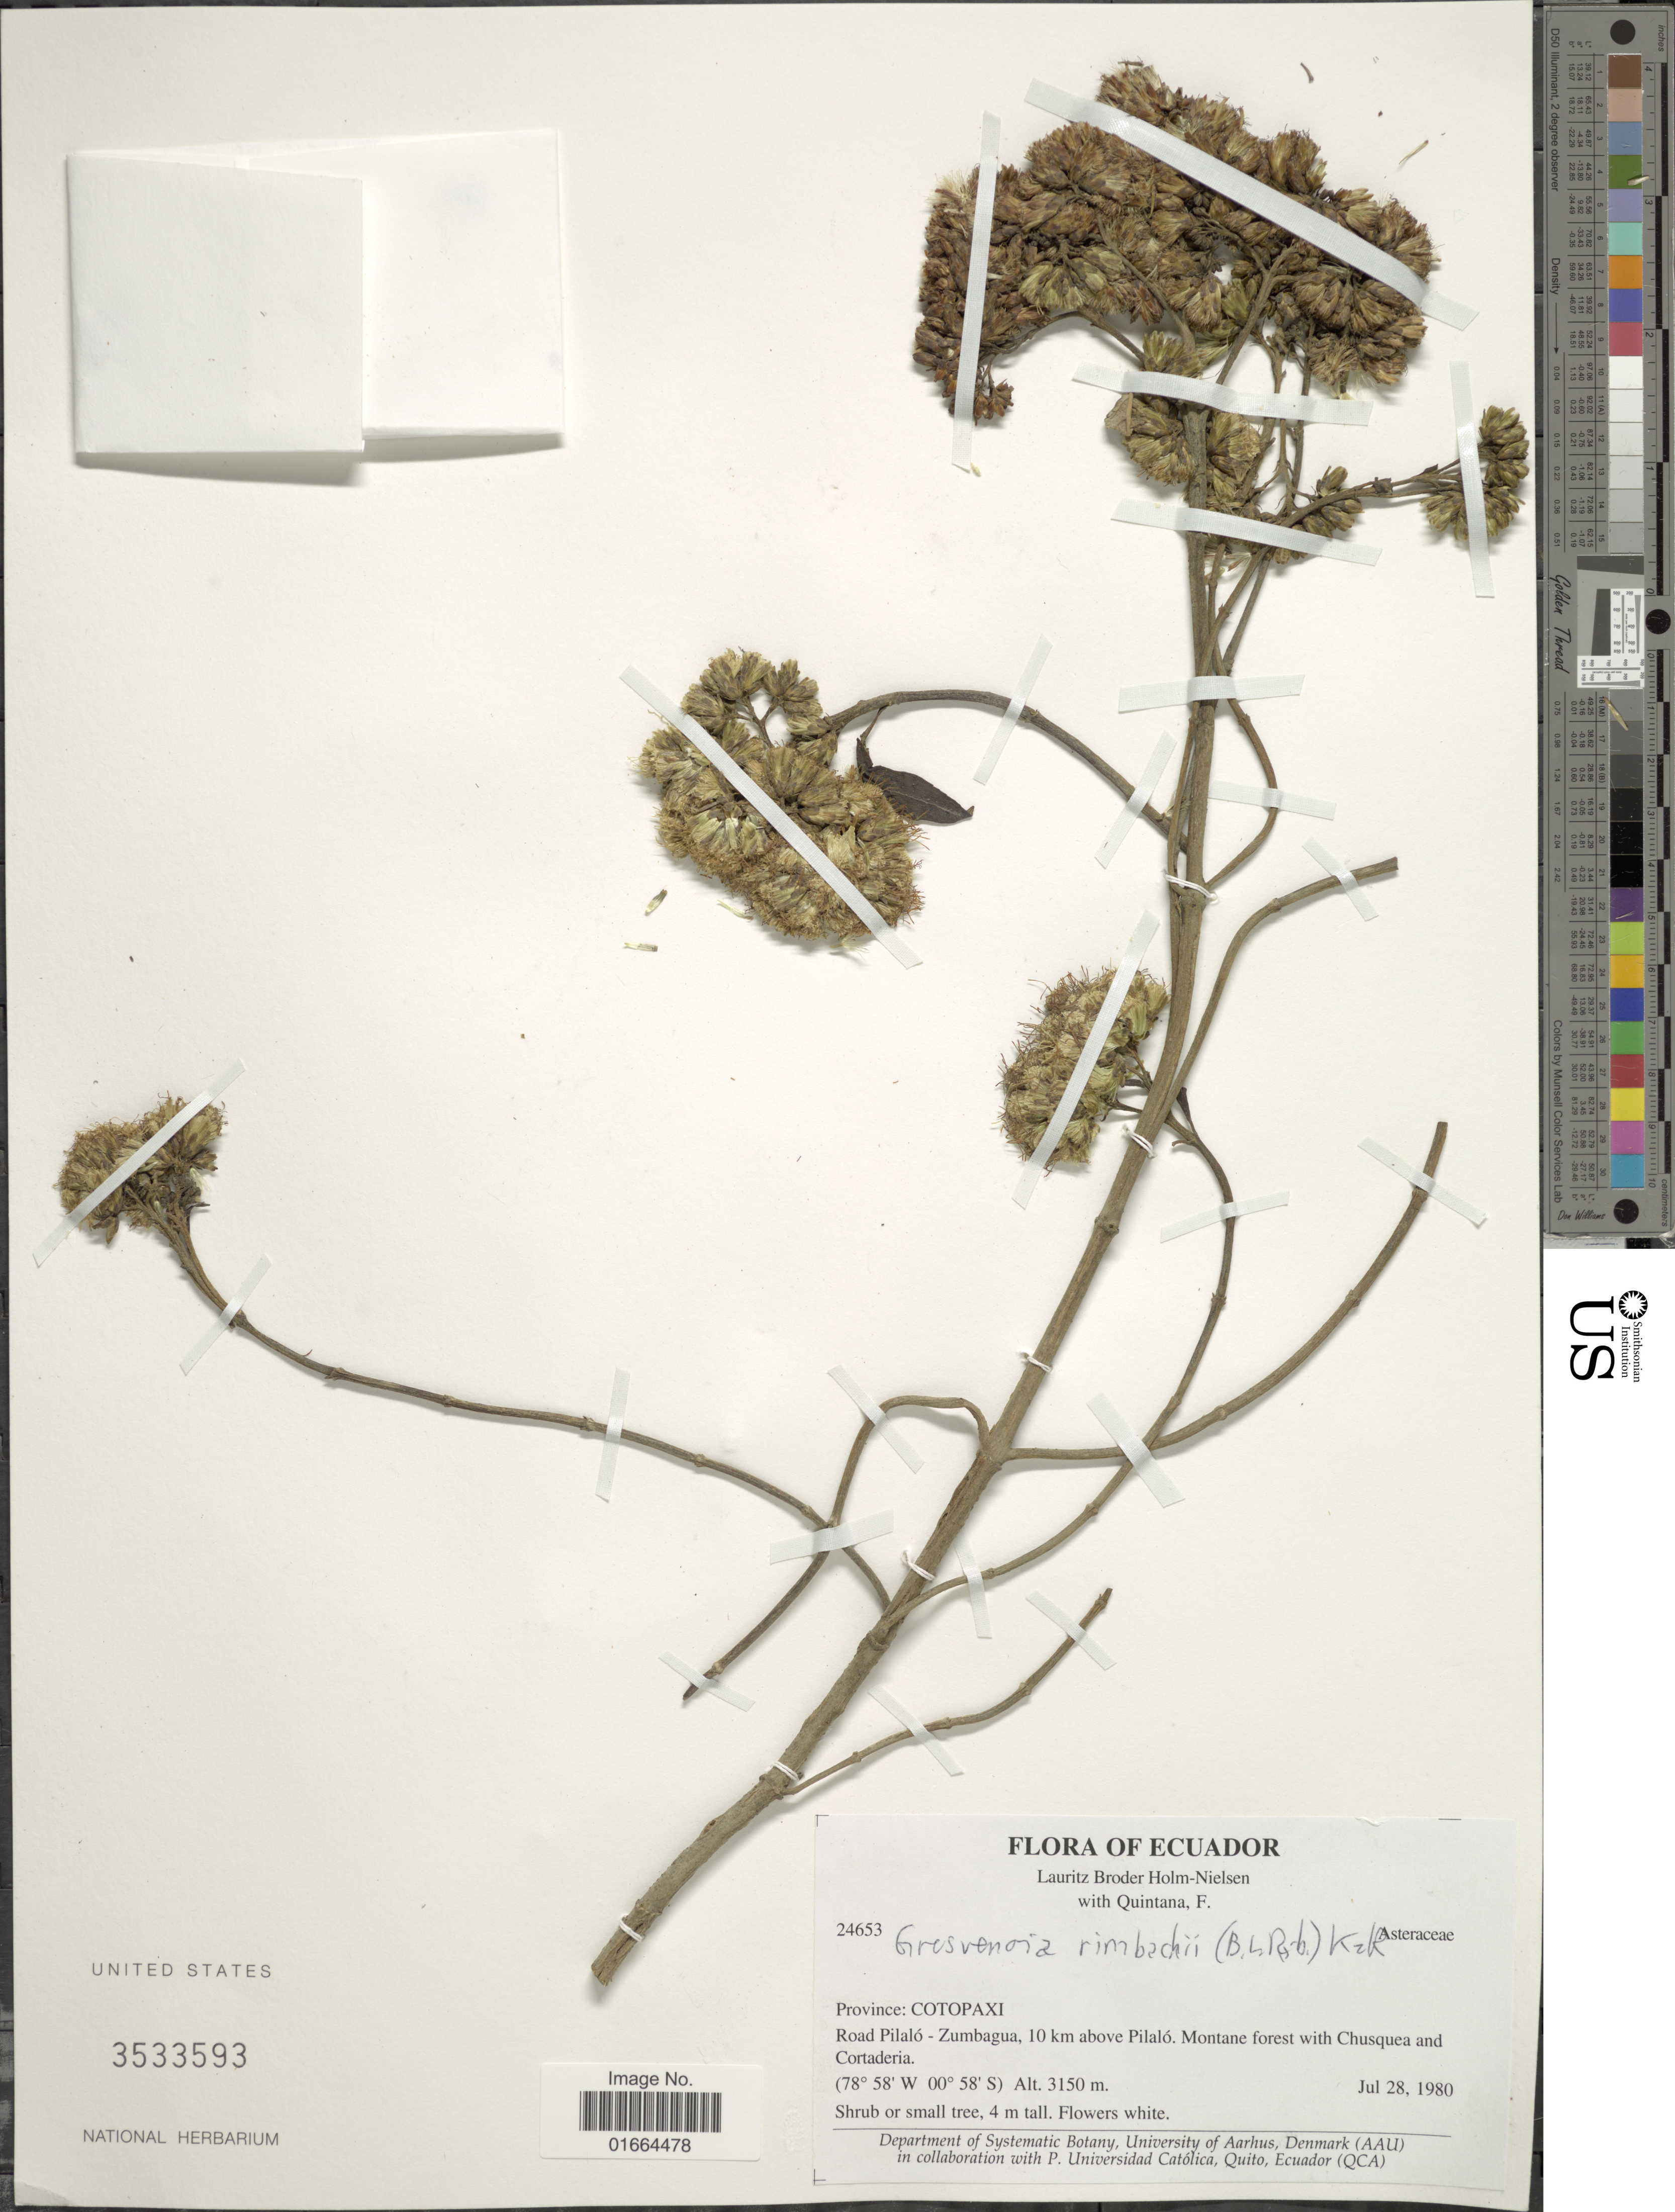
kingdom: Plantae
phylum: Tracheophyta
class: Magnoliopsida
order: Asterales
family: Asteraceae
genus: Grosvenoria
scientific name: Grosvenoria rimbachii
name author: (B.L. Rob.) R.M. King & H. Rob.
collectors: L. B. Holm-Nielsen & F. Quintana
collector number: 24653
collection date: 1980-07-28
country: Ecuador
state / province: Cotopaxi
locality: Province: Cotopaxi, Road Pilalo - Zumbagua, 10 km above Pilalo, Montane forest with Chusquea and Cortaderia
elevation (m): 3150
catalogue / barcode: US 3533593